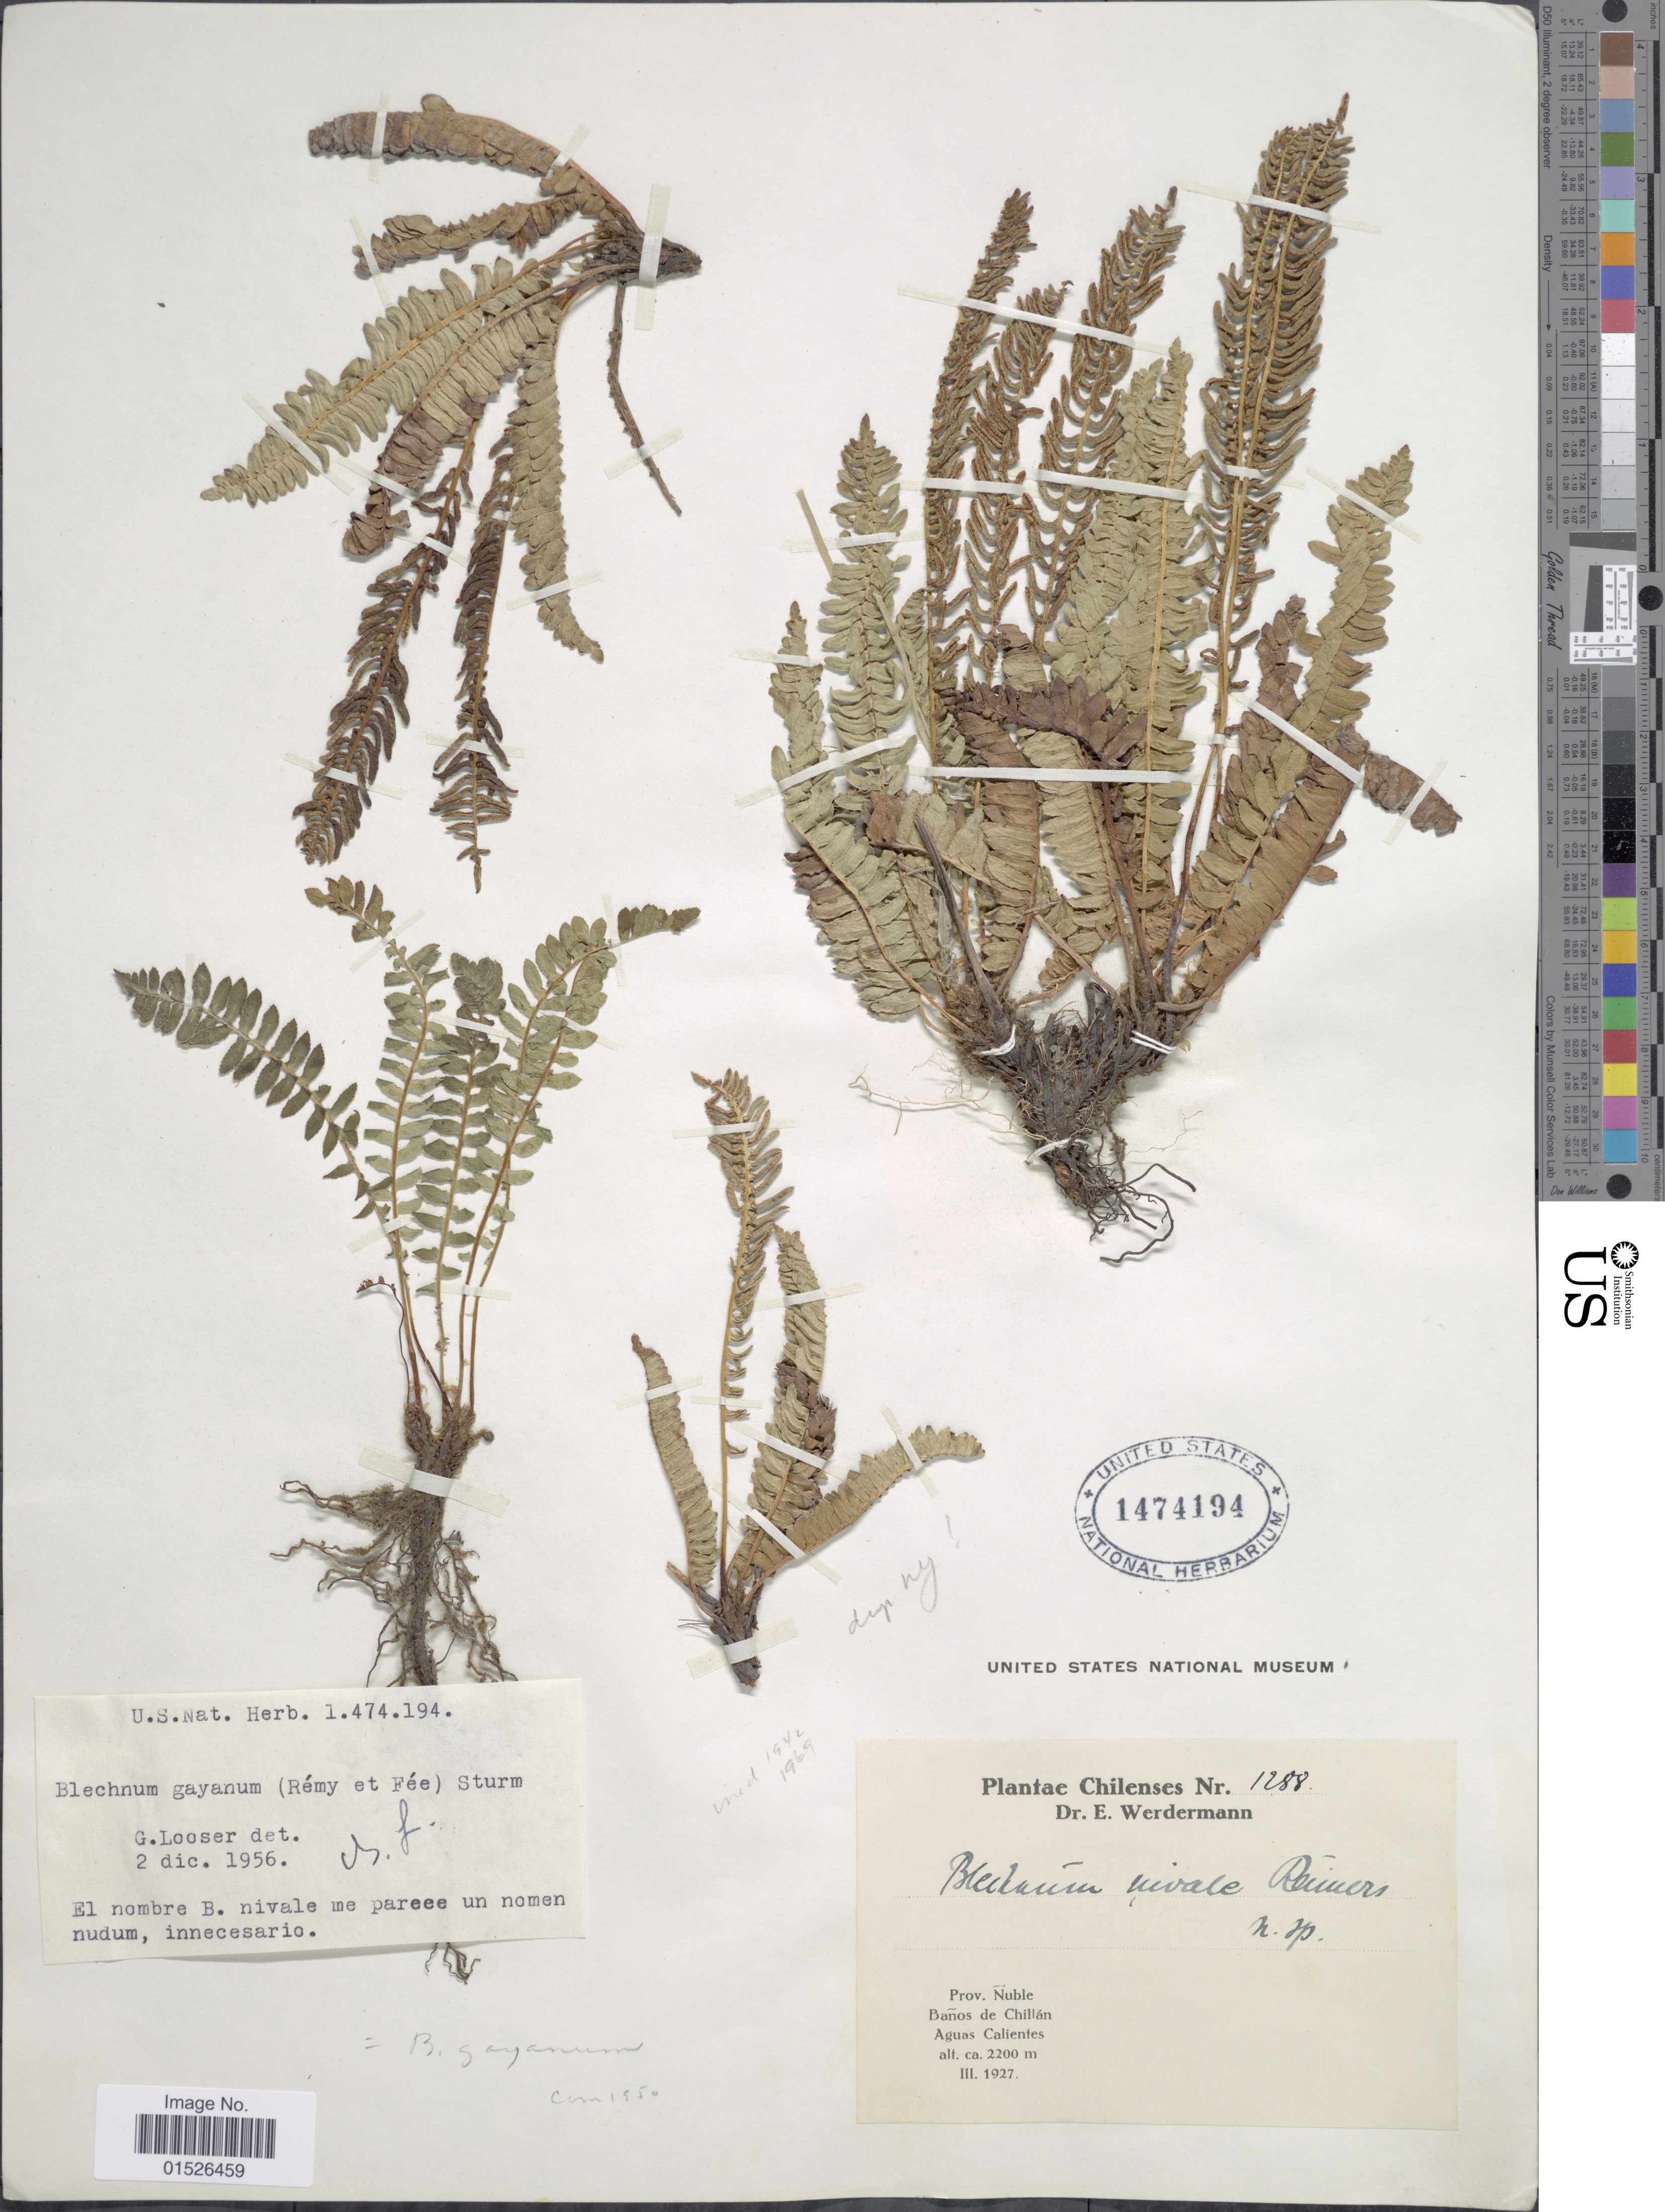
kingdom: Plantae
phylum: Tracheophyta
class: Polypodiopsida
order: Polypodiales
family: Blechnaceae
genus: Blechnum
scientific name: Blechnum microphyllum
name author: (Goldm.)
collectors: E. Wedermann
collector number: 1288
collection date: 1927-03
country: Chile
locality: Chilenses. Prov. Nuble, Banos de Chillan, aguas Calientes.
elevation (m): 2200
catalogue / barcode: US 1474194